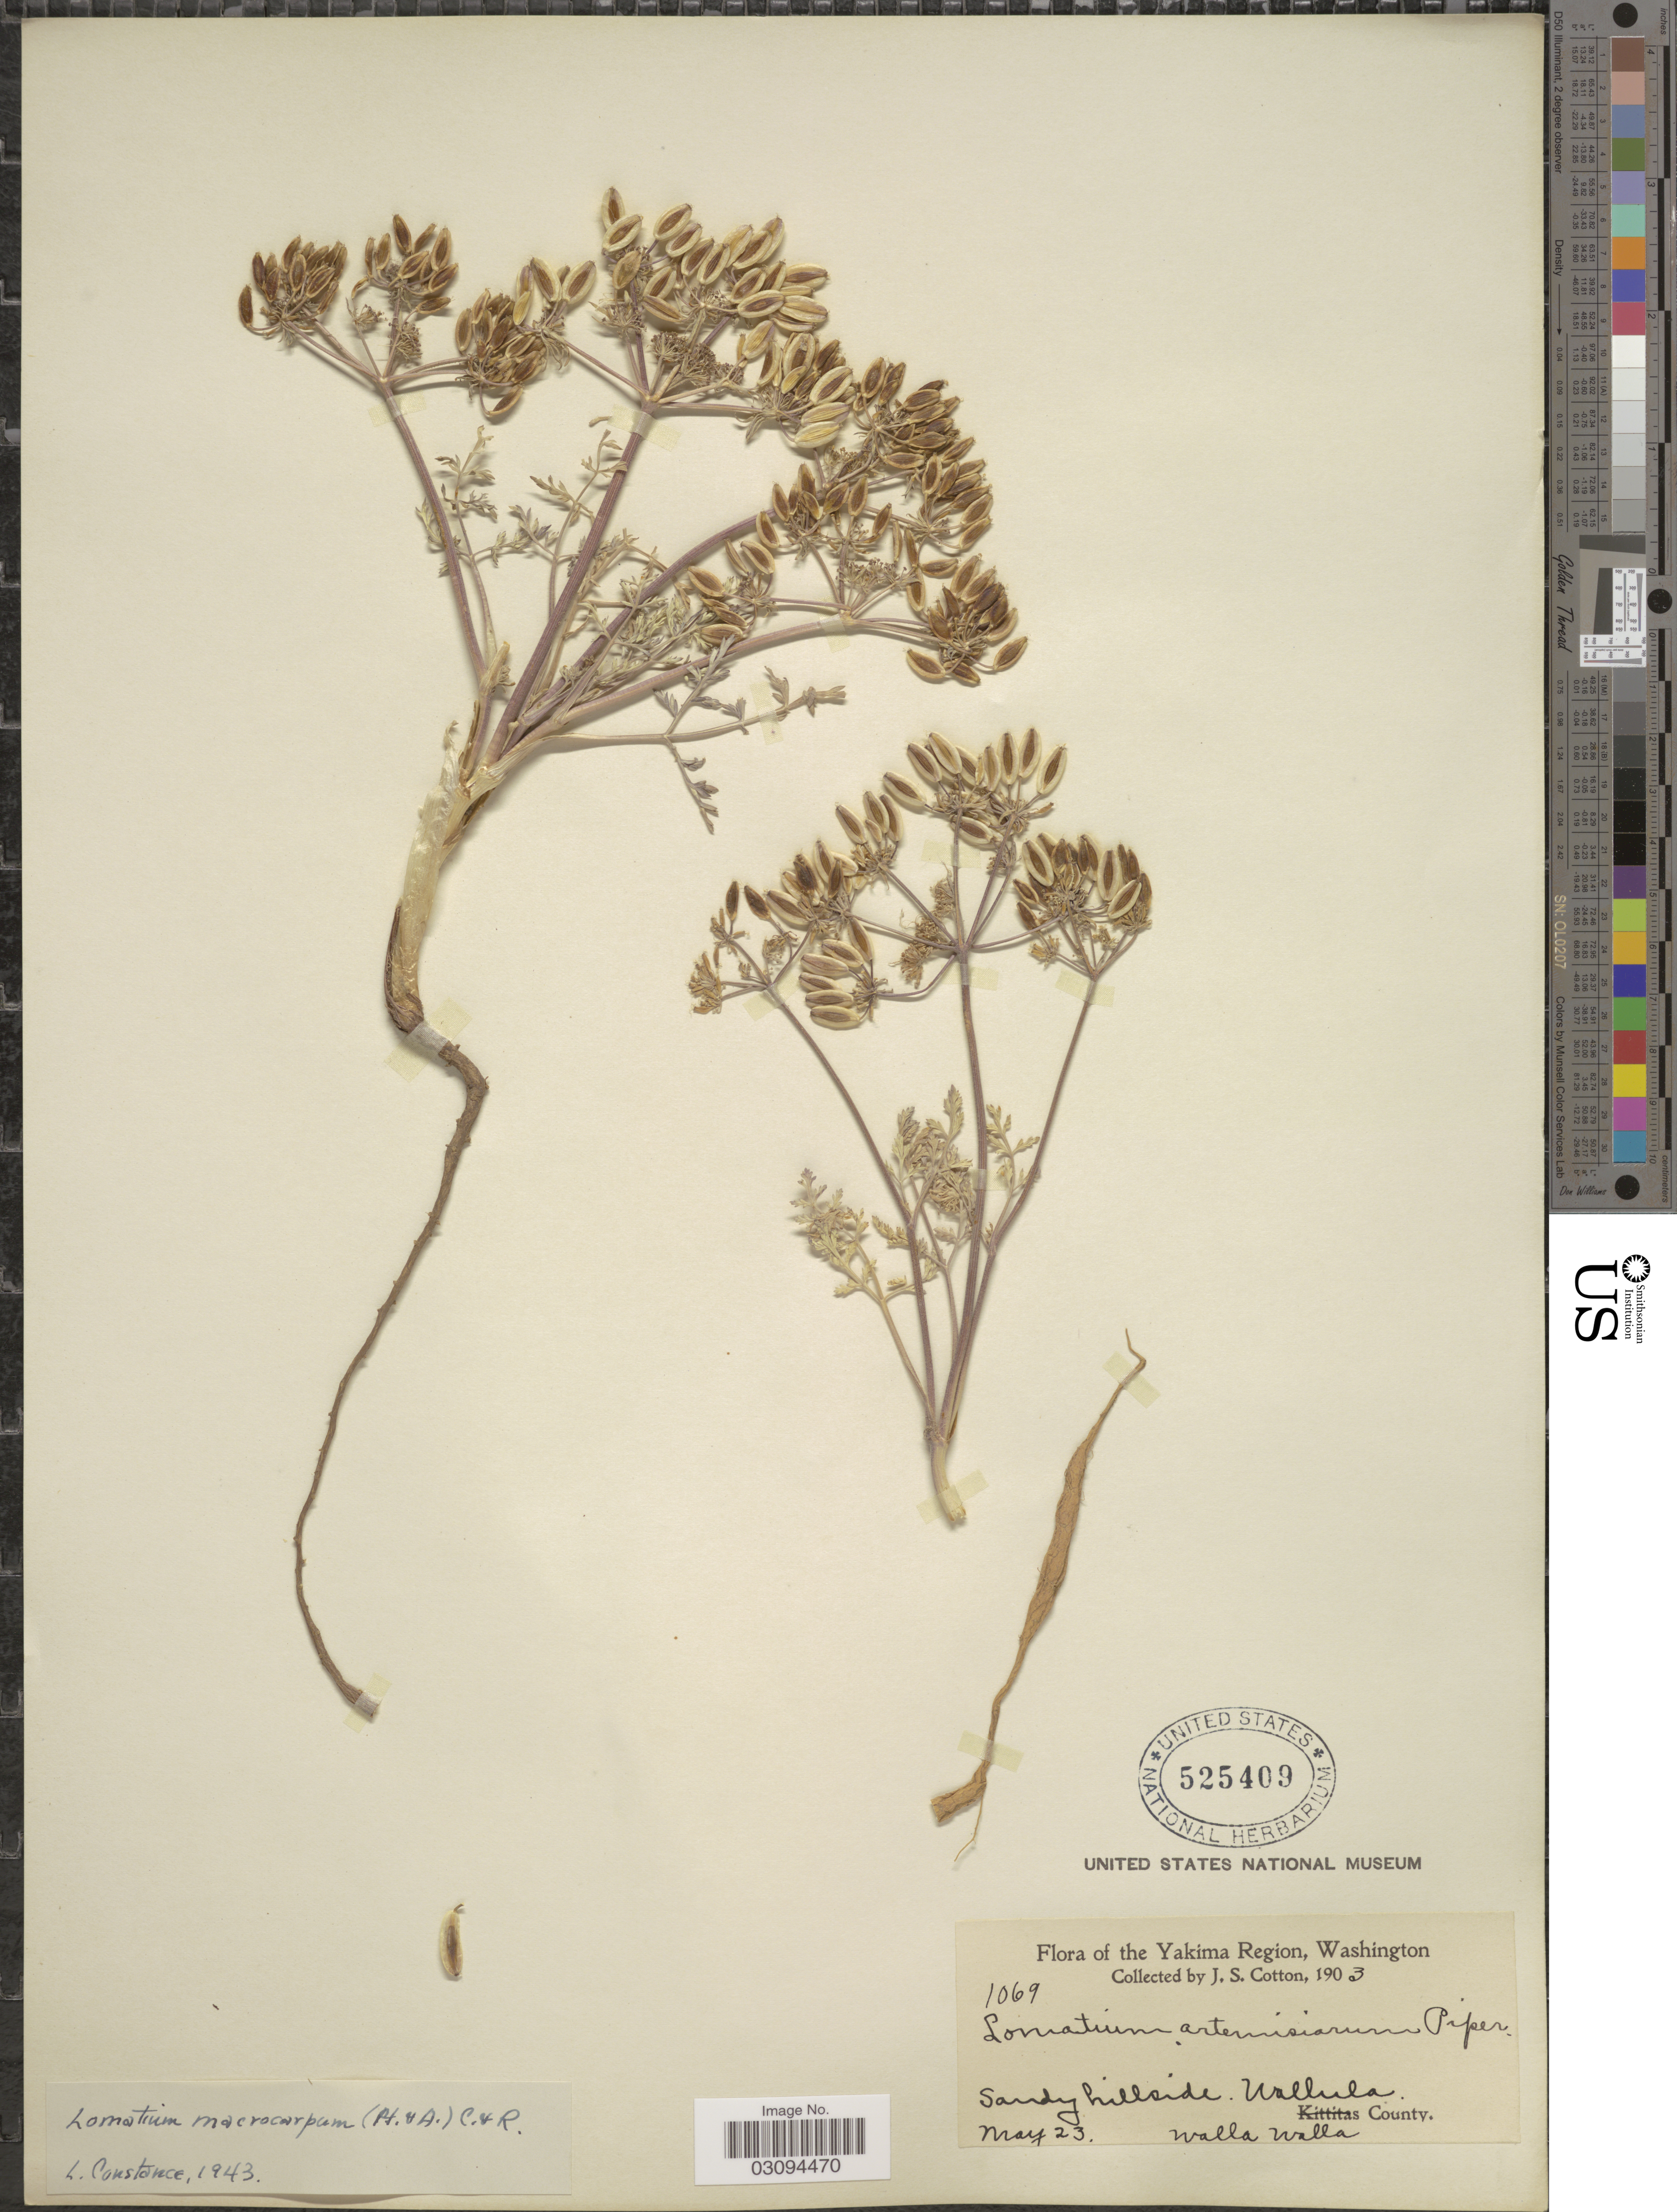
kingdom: Plantae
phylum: Tracheophyta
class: Magnoliopsida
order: Apiales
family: Apiaceae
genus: Lomatium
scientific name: Lomatium macrocarpum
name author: (Hook. et al.) J.M. Coult. & Rose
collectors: J. S. Cotton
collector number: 1069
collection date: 1903-05-23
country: United States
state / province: Washington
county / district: Walla Walla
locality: Yakima Region. Wallula. Walla Walla County.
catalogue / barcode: US 525409